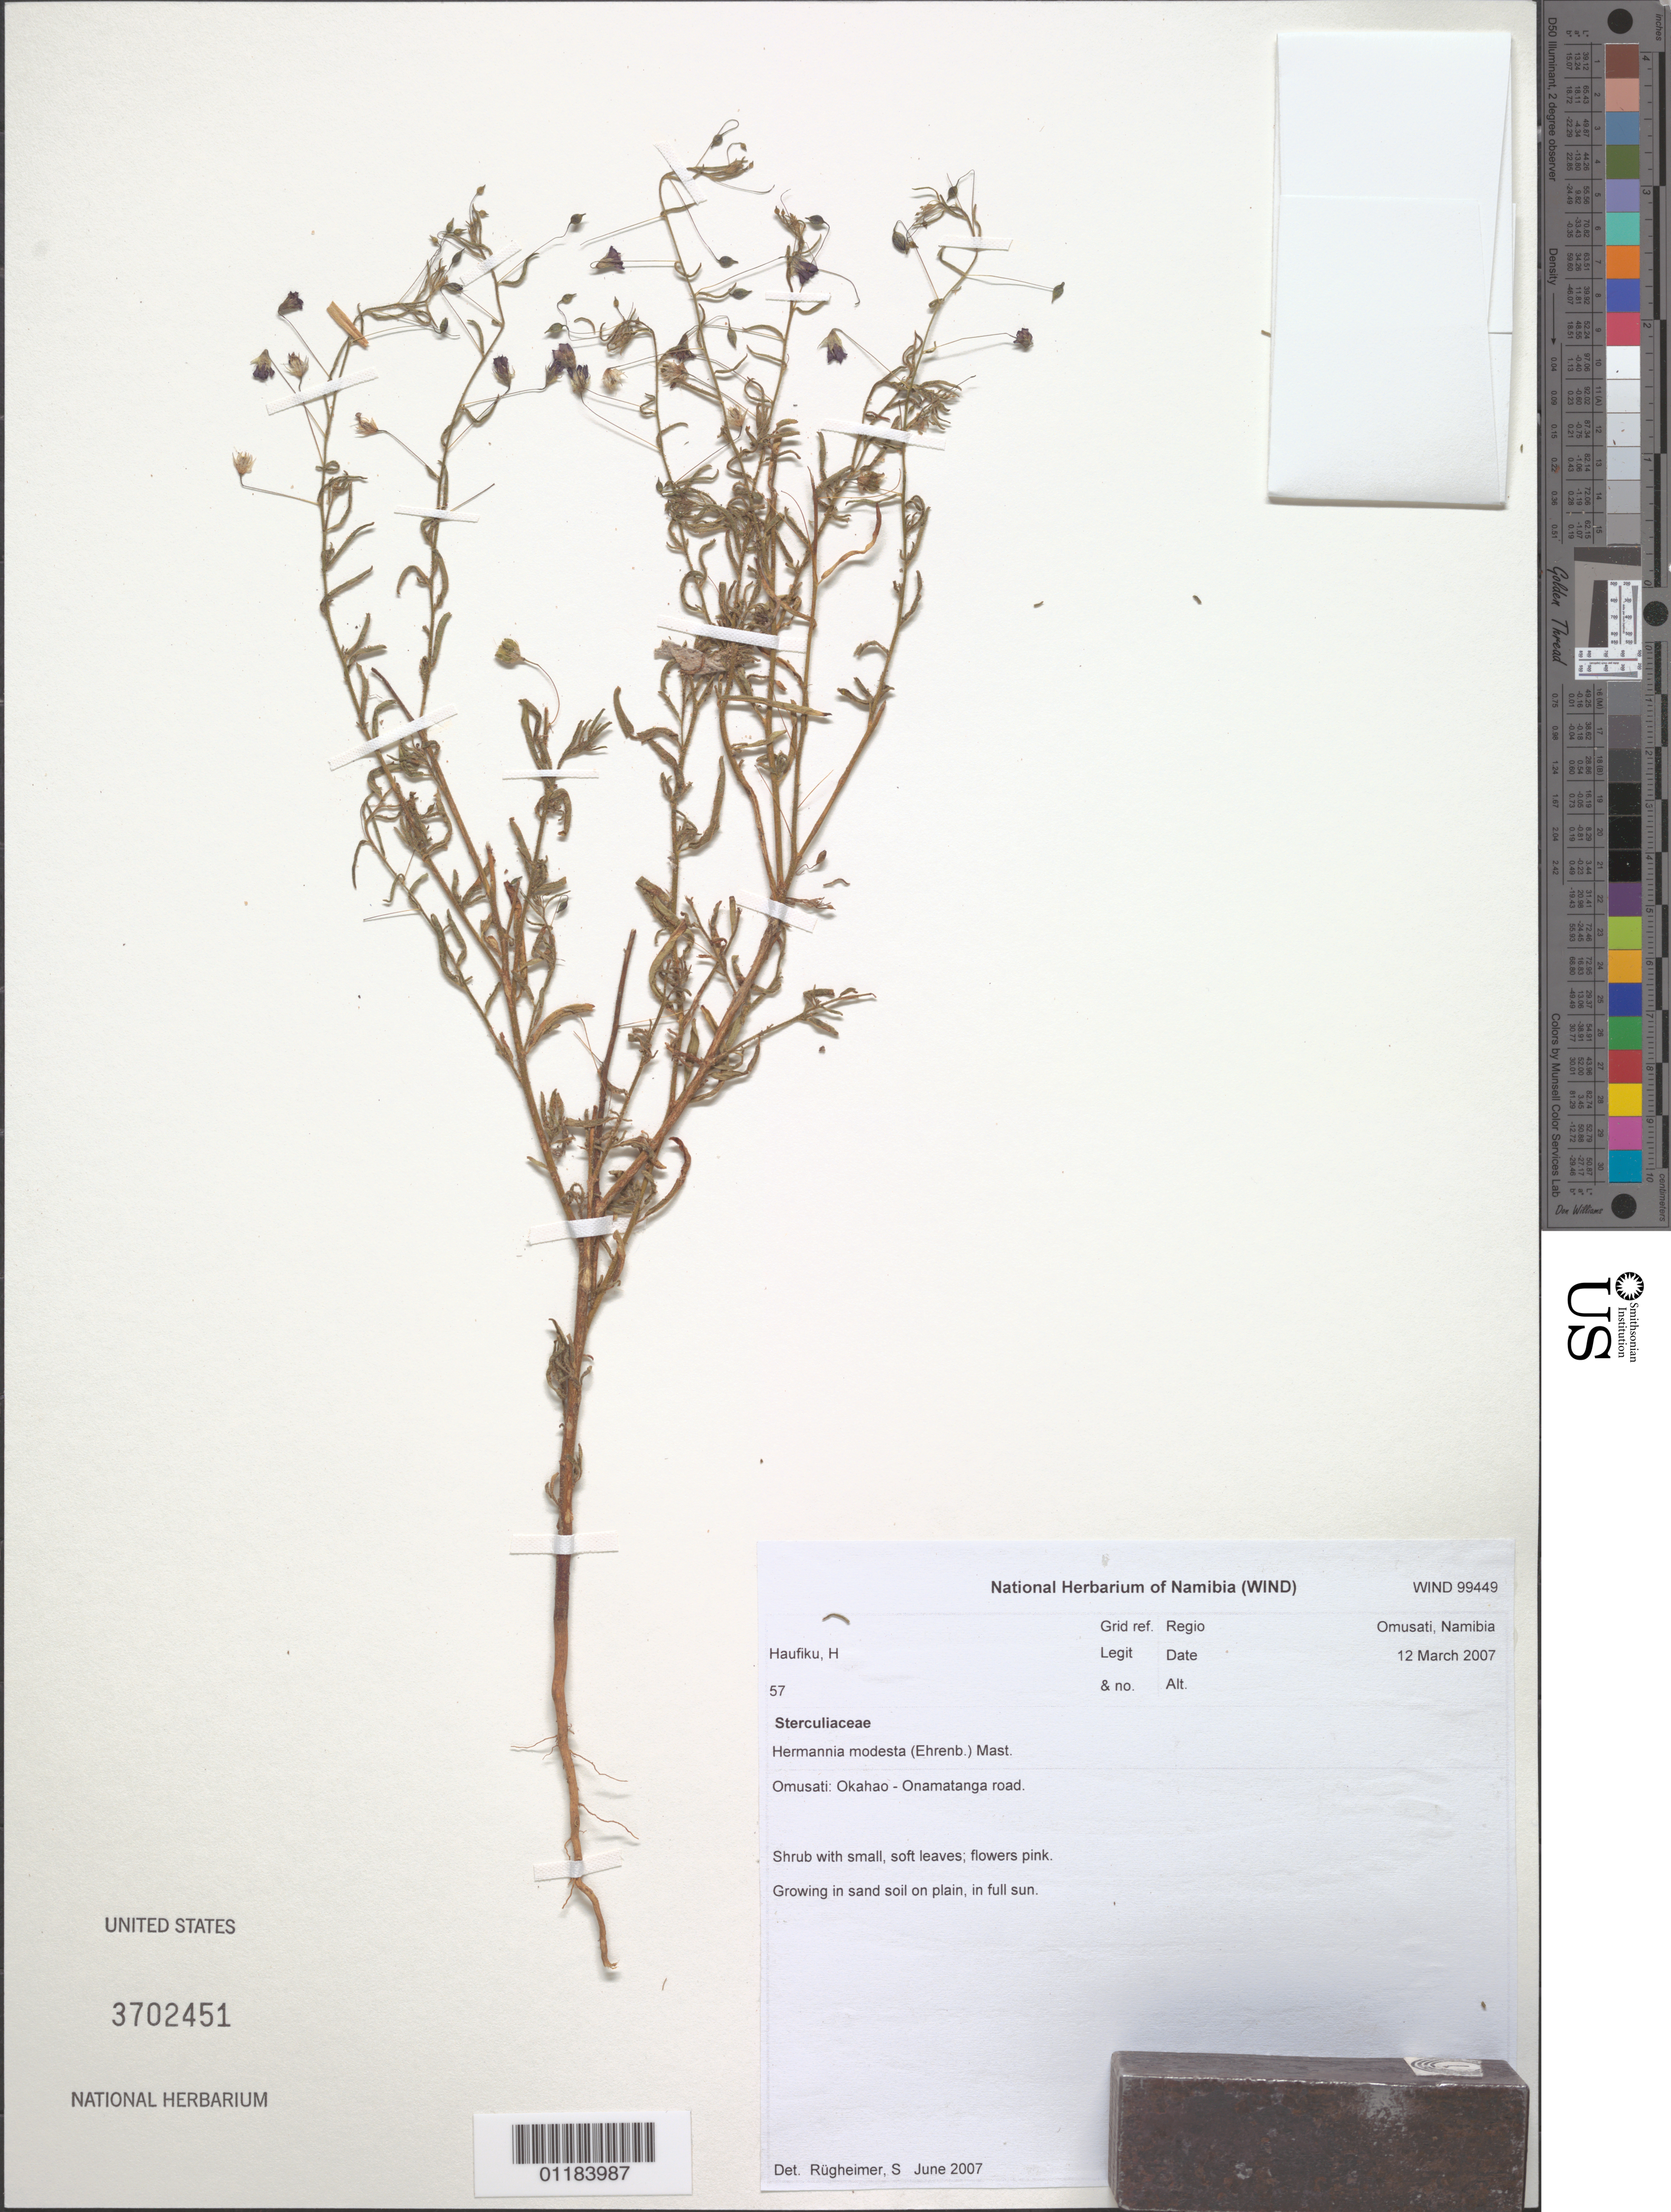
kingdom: Plantae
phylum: Tracheophyta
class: Magnoliopsida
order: Malvales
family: Malvaceae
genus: Hermannia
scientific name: Hermannia modesta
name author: (Ehrenb.) Mast.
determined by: Rugheimer, S.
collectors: H. Haufiku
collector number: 57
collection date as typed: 12 March 2007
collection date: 2007-03-12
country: Namibia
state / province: Omusati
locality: Okahao-Onamatanga road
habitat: sand soil on plain in full sun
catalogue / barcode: US 3702451